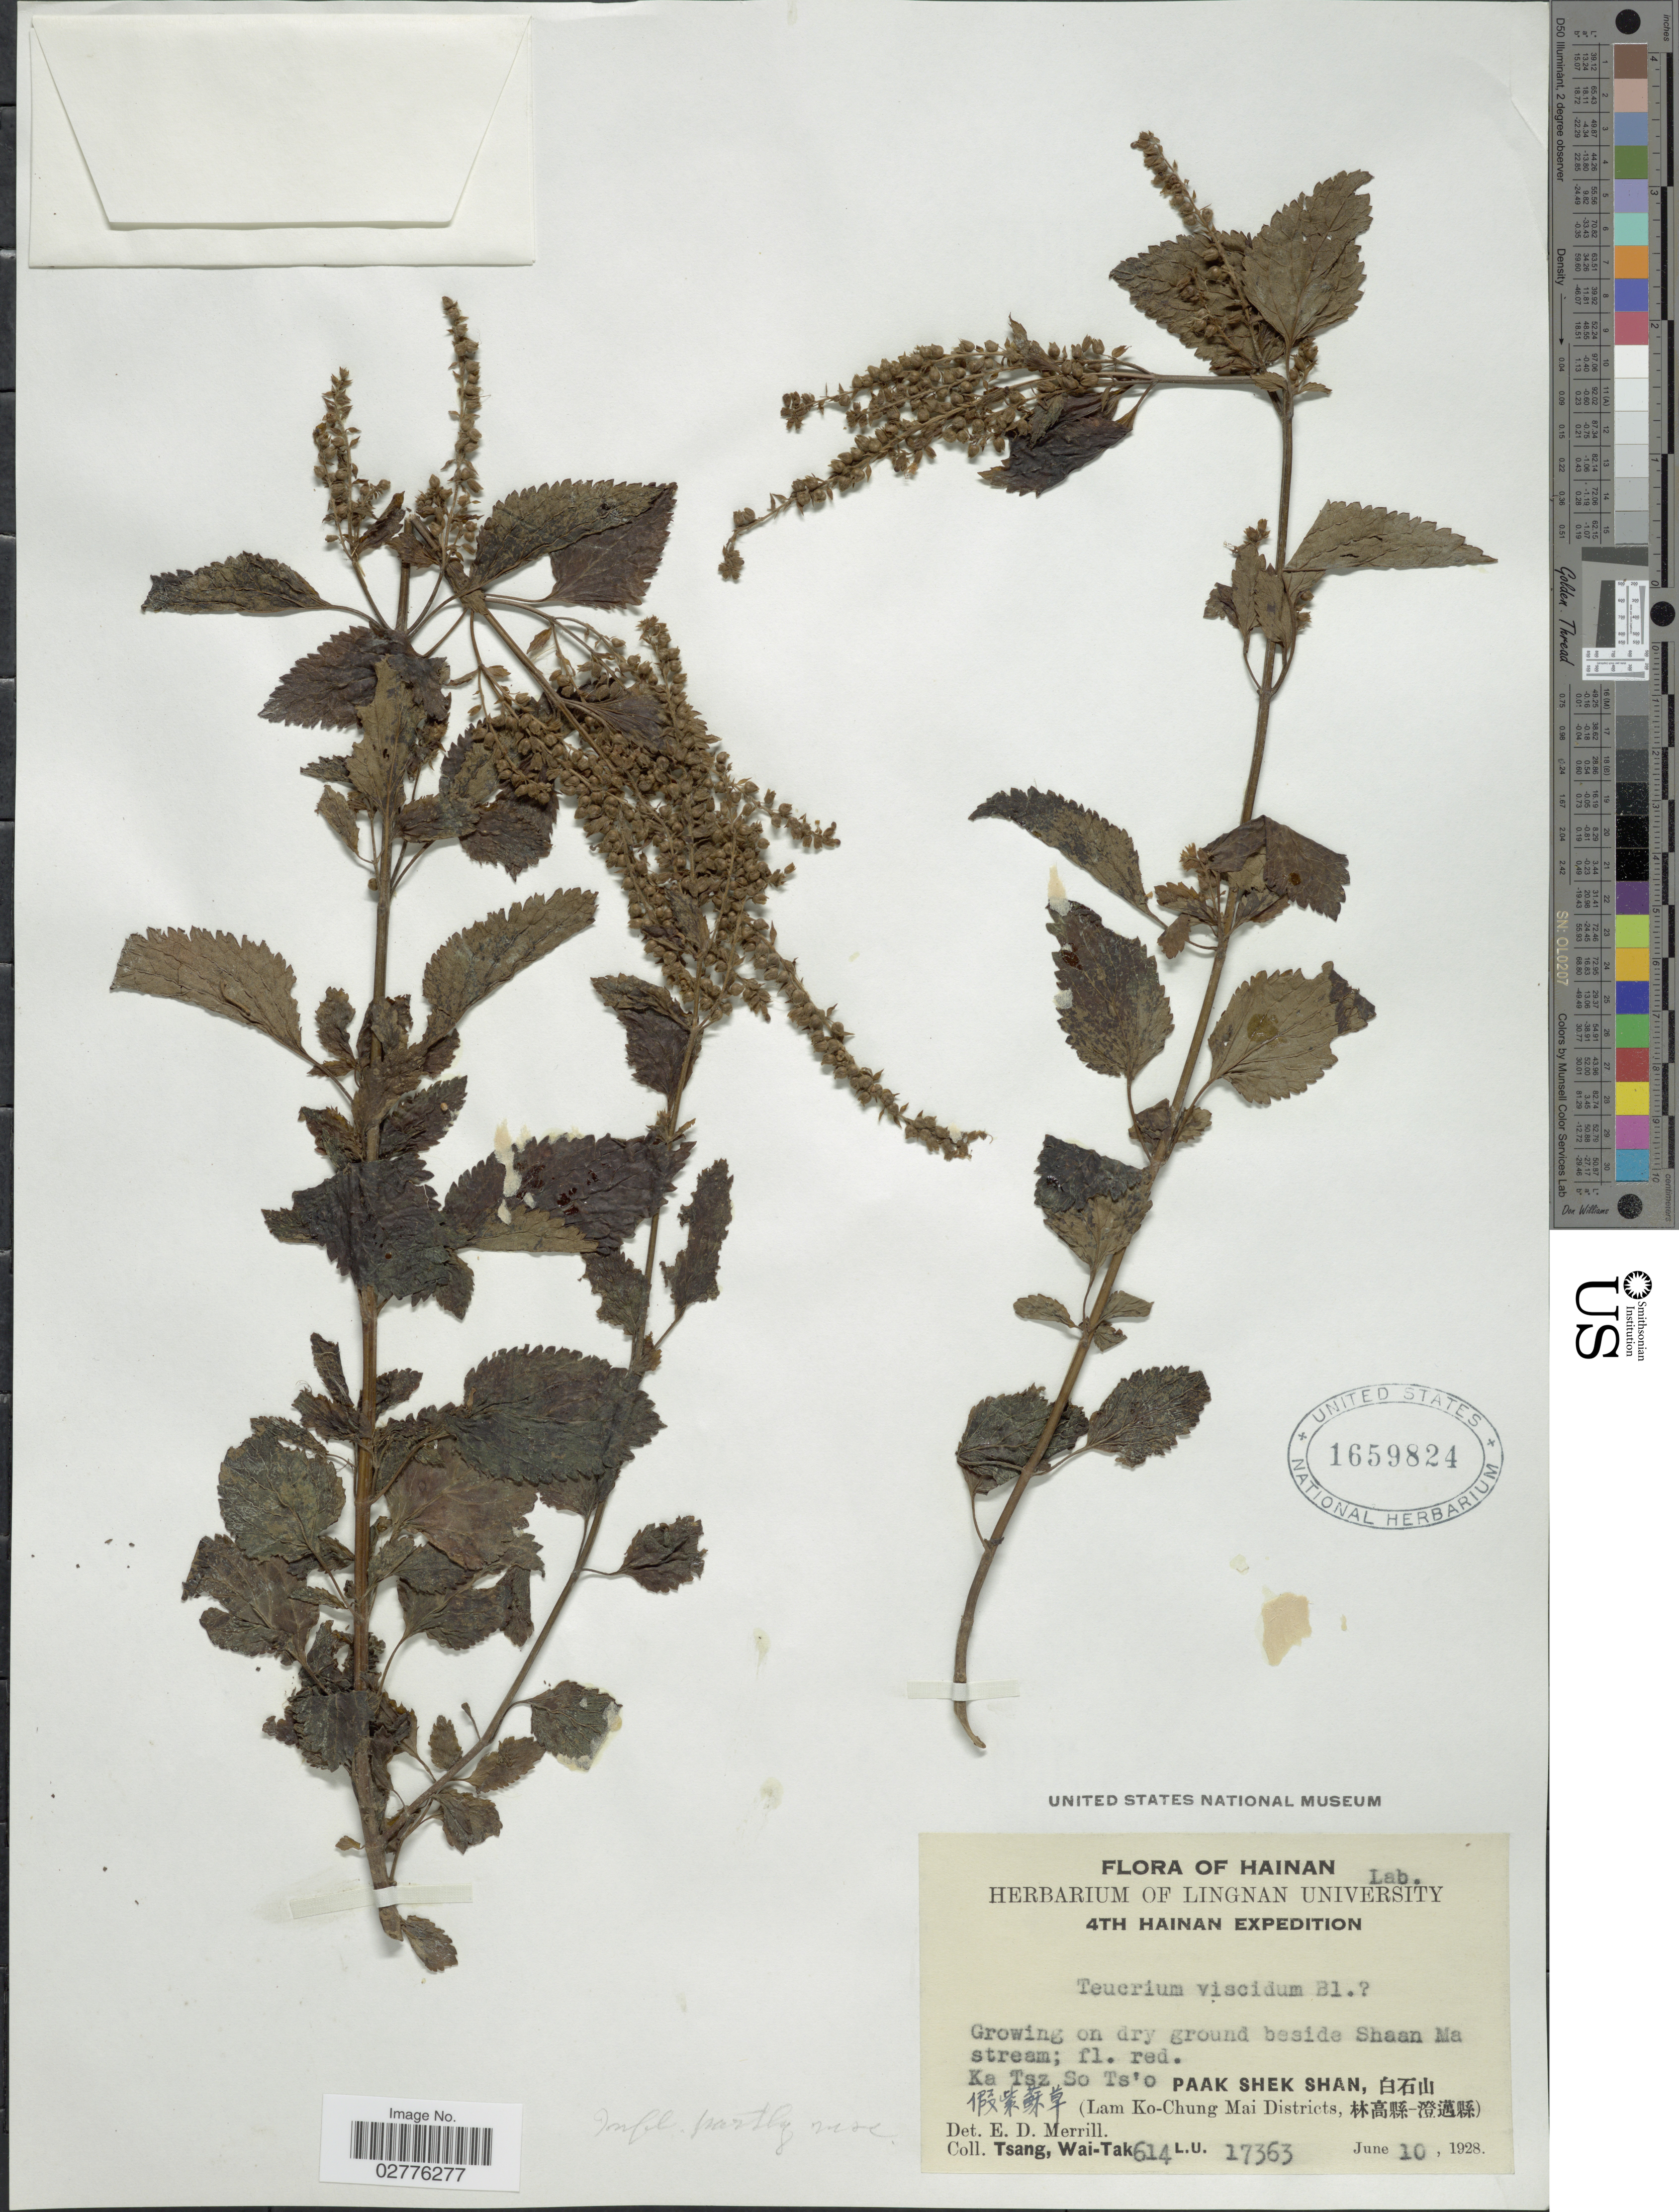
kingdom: Plantae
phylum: Tracheophyta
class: Magnoliopsida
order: Lamiales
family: Lamiaceae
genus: Teucrium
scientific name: Teucrium viscidum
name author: Blume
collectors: W. T. Tsang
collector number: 614/17363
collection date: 1928-06-10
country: China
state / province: Hainan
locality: Ka Tsz So Ts'o, Paak Shek Shan (Lam Ko-Chung Mai Districts).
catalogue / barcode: US 1659824